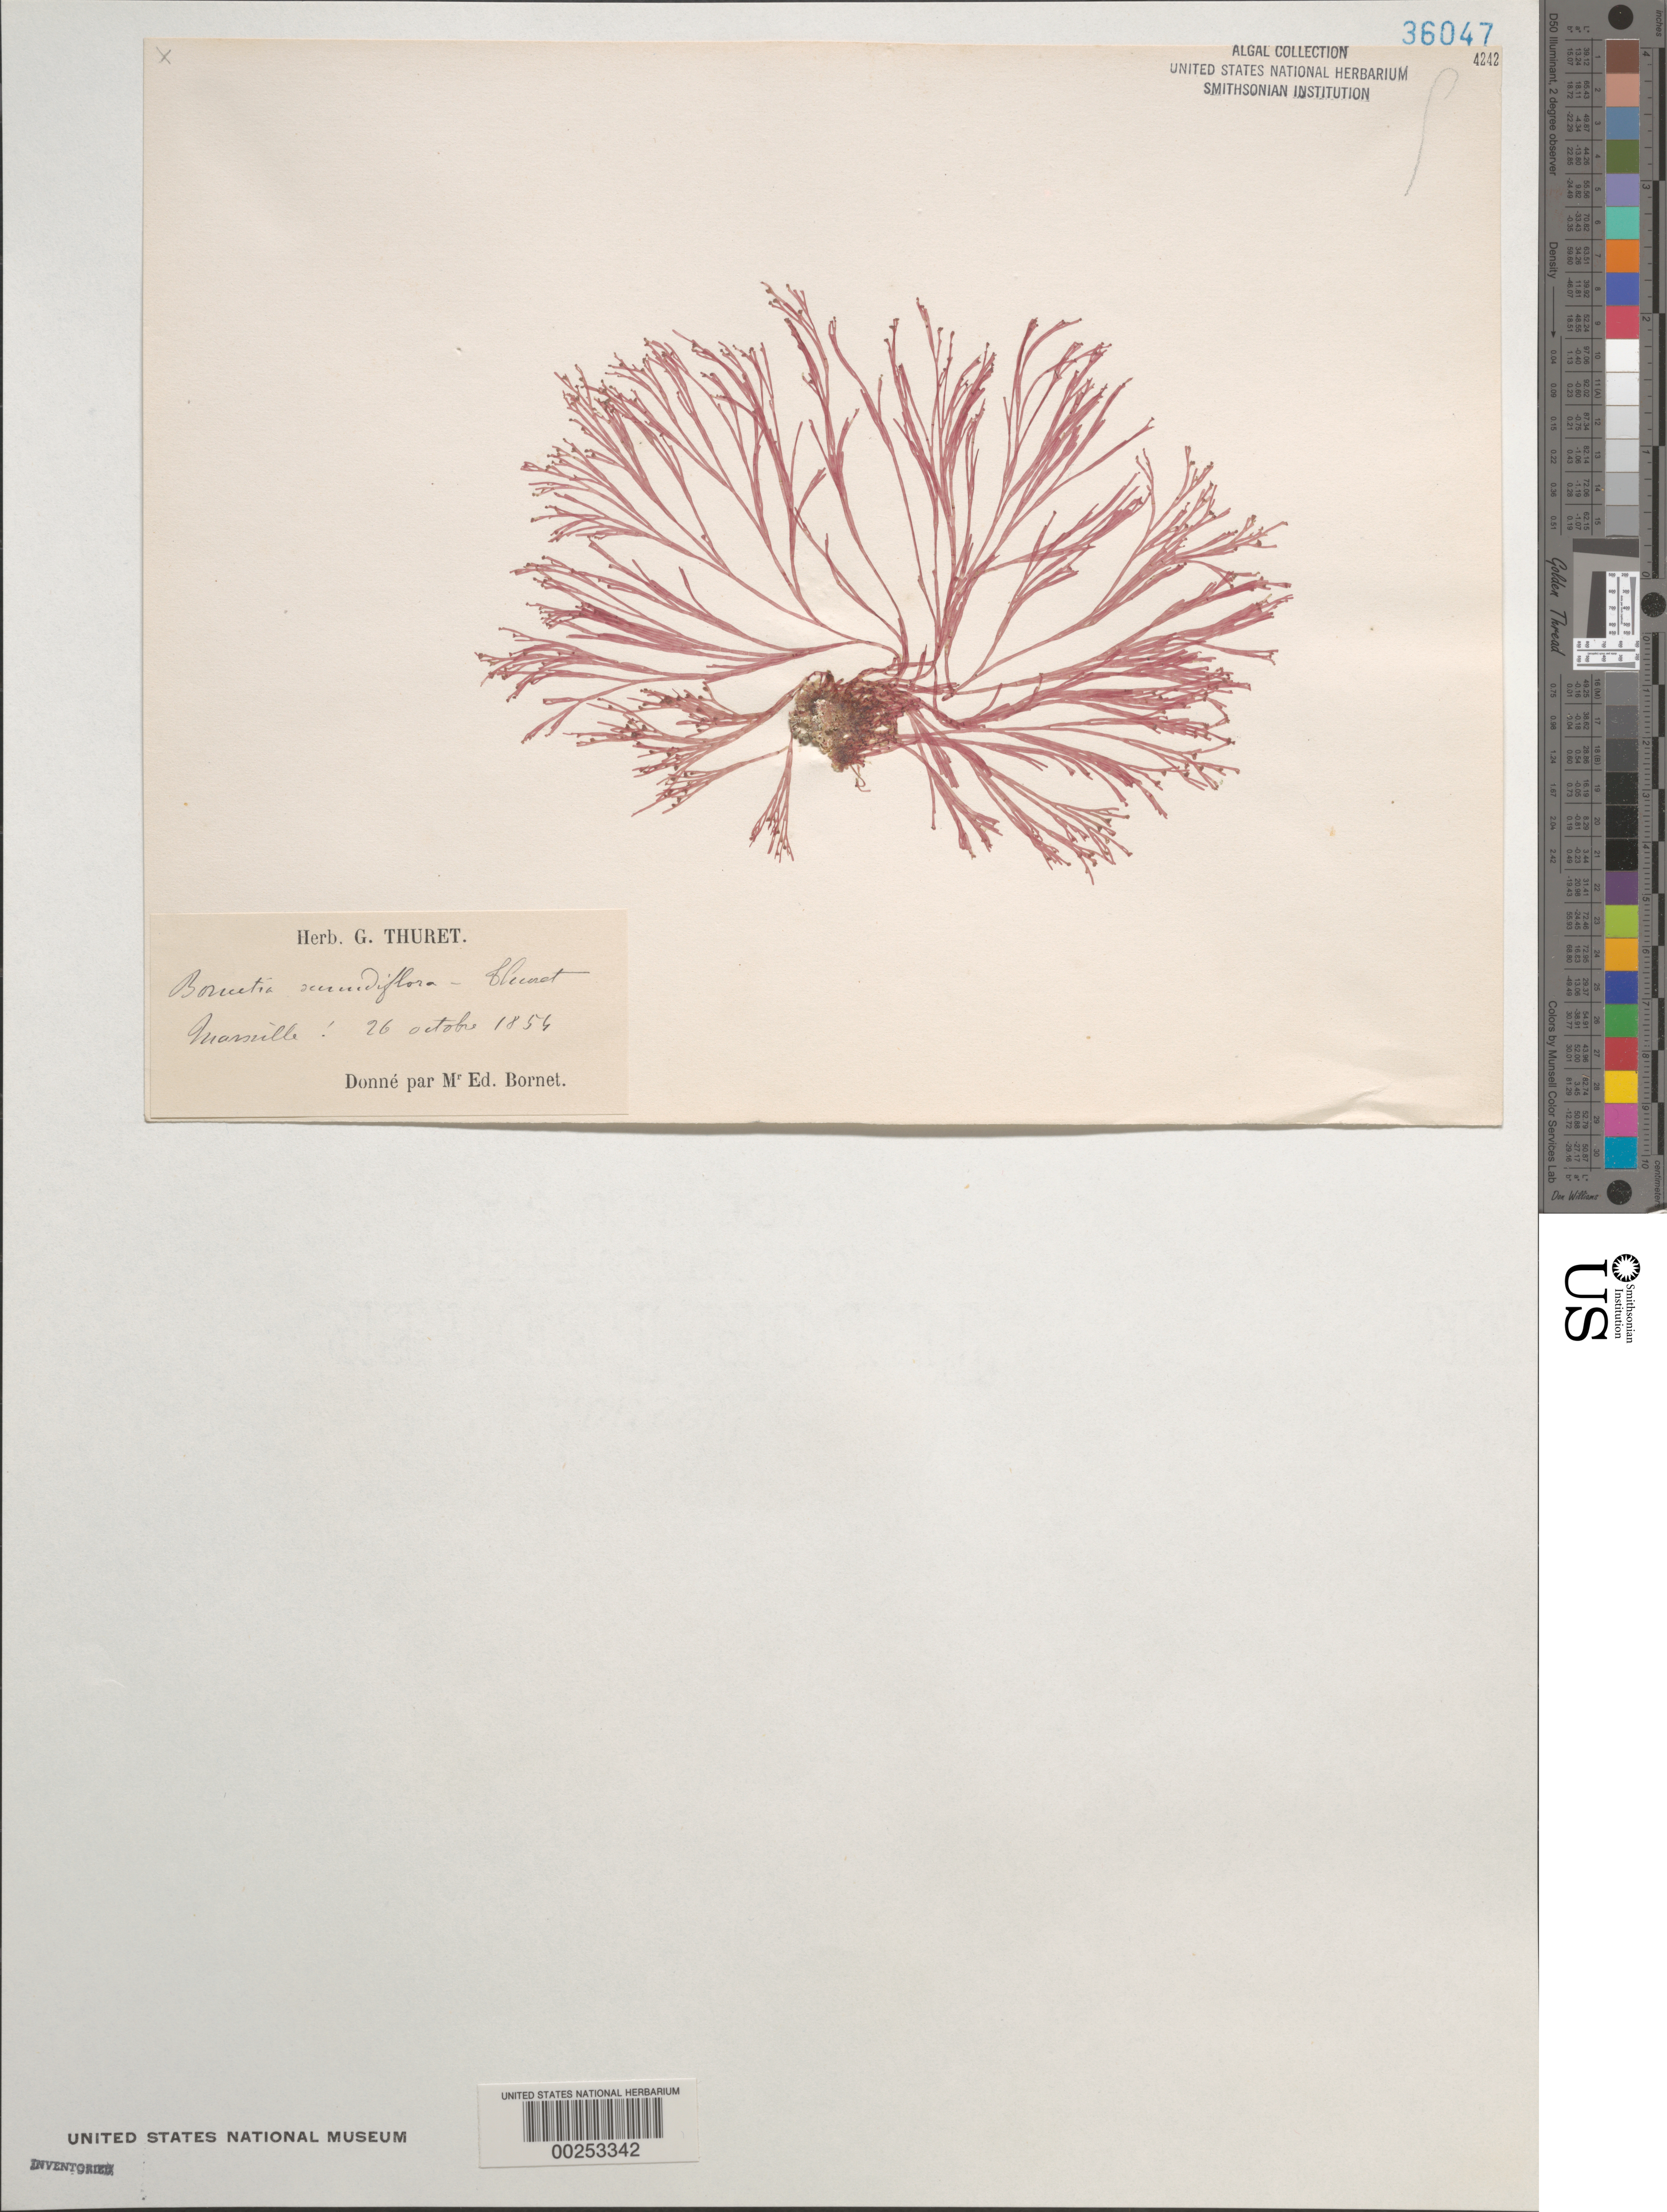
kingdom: Plantae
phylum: Rhodophyta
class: Florideophyceae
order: Ceramiales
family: Ceramiaceae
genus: Bornetia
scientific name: Bornetia secundiflora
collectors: Thuret, G. (herbarium)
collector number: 4242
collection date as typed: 26 Oct 1854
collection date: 1854-10-26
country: France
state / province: Provence-Alpes-Côte d'Azur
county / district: Bouches-Du-Rhône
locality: Marseille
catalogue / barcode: US 36047